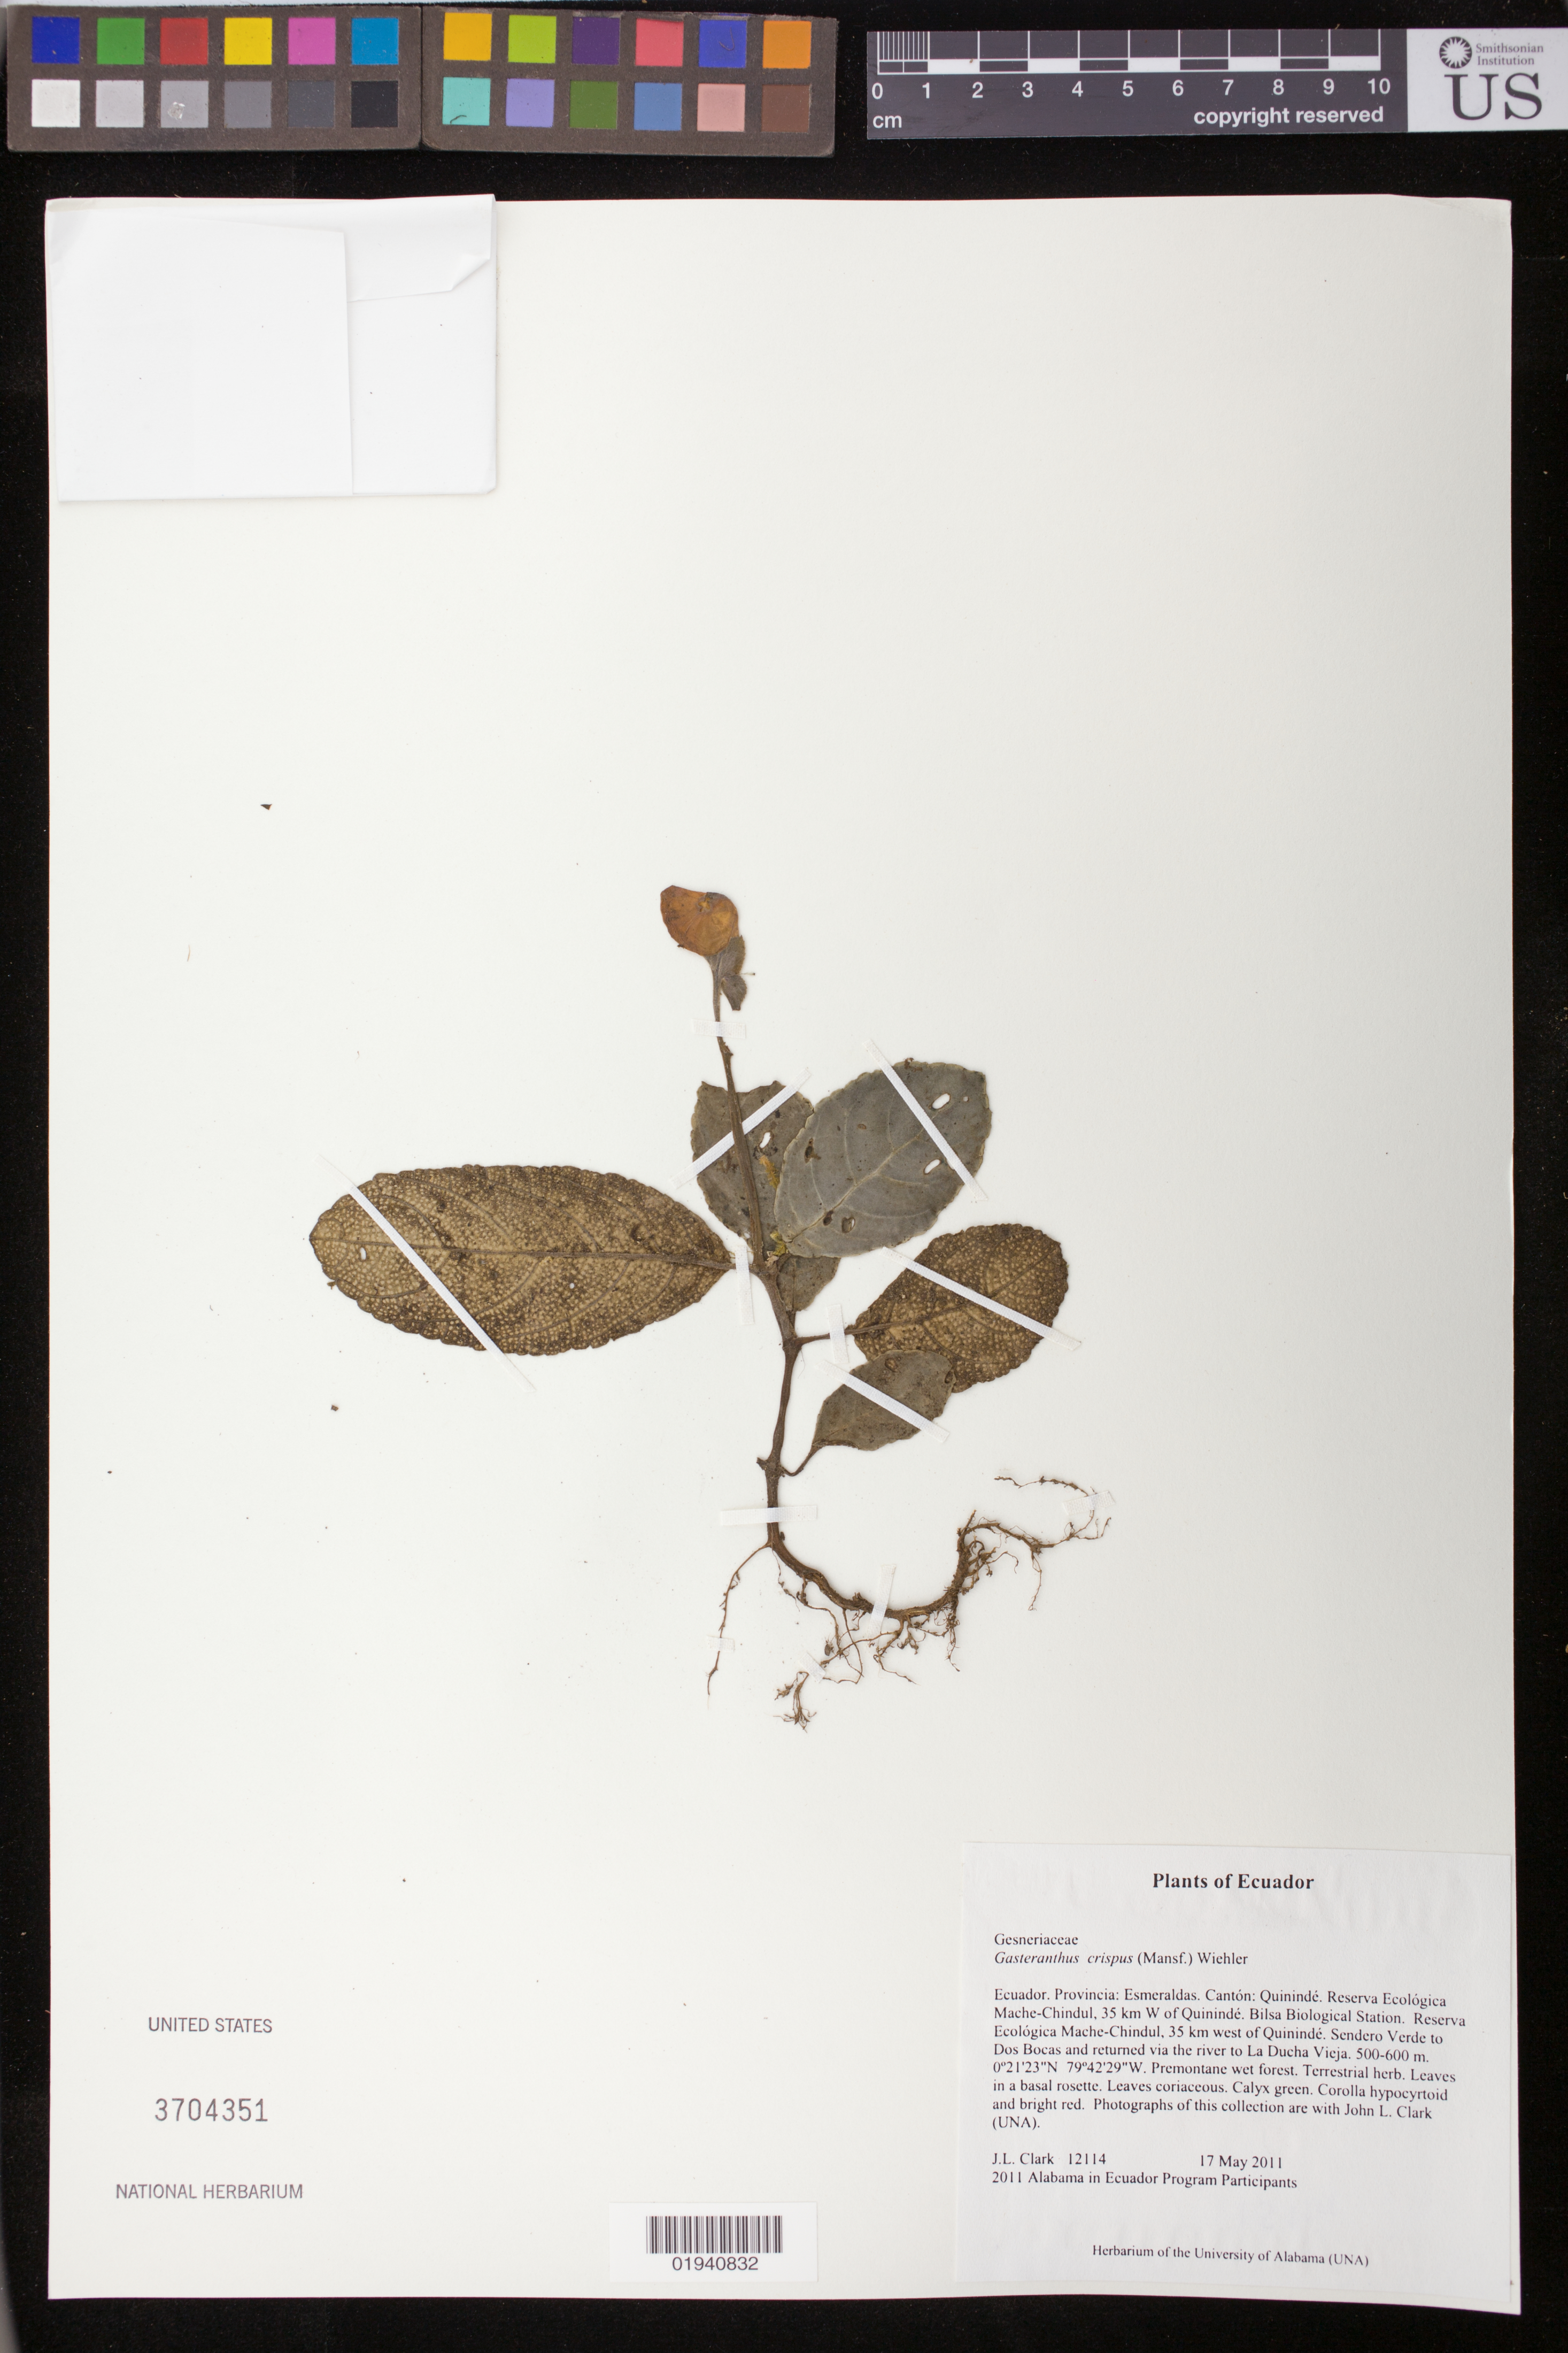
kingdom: Plantae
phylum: Tracheophyta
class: Magnoliopsida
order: Lamiales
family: Gesneriaceae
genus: Gasteranthus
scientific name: Gasteranthus crispus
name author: (Mansf.) Wiehler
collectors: J. L. Clark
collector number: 12114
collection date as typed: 17 May 2011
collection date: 2011-05-17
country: Ecuador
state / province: Esmeraldas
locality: Canton: Quininde, Reserva Ecologica Mache-Chindul, 35 km W of Quininde. Bilsa Biological Station. Sendero Verde to Dos Bocas and returned via the river to La Ducha Vieja.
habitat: Premontane wet forest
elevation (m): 500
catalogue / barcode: US 3704351